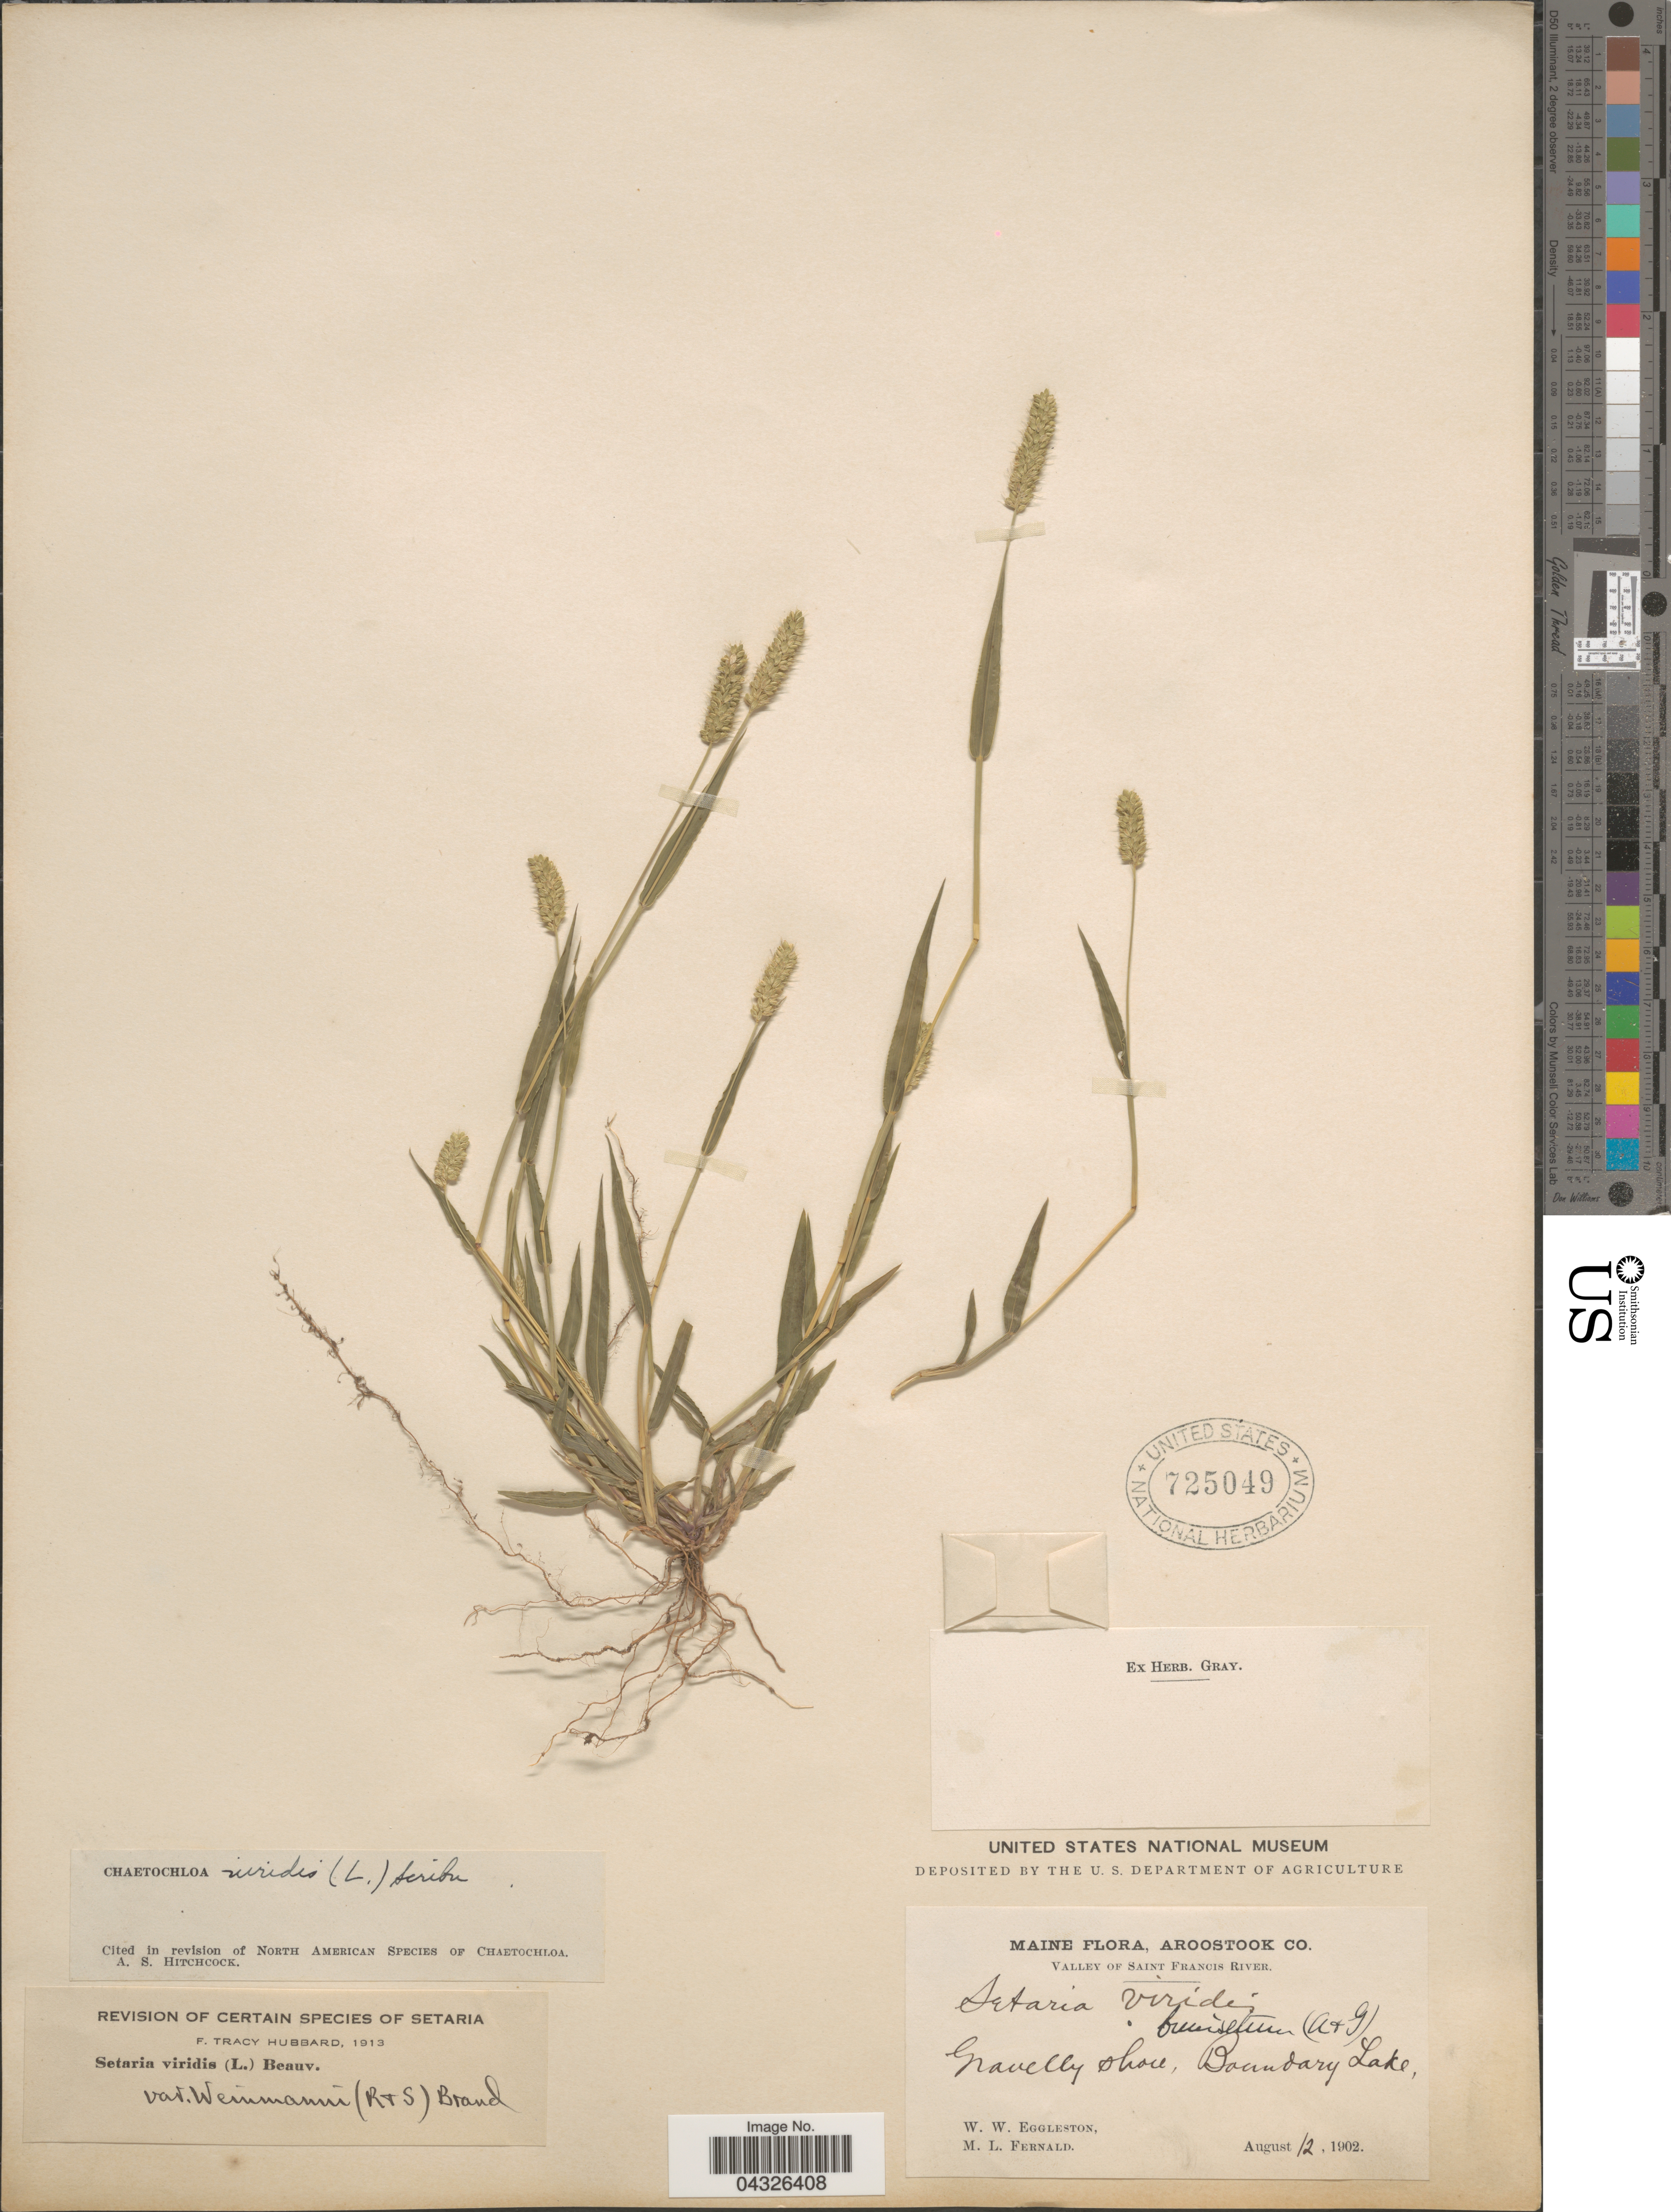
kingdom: Plantae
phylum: Tracheophyta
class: Liliopsida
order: Poales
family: Poaceae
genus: Setaria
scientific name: Setaria viridis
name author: (L.) P. Beauv.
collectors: W. W. Eggleston & M. L. Fernald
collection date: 1902-08-12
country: United States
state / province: Maine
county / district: Aroostook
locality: Valley of Saint Francis River. Gravelly shore, Boundary Lake.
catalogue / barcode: US 725049